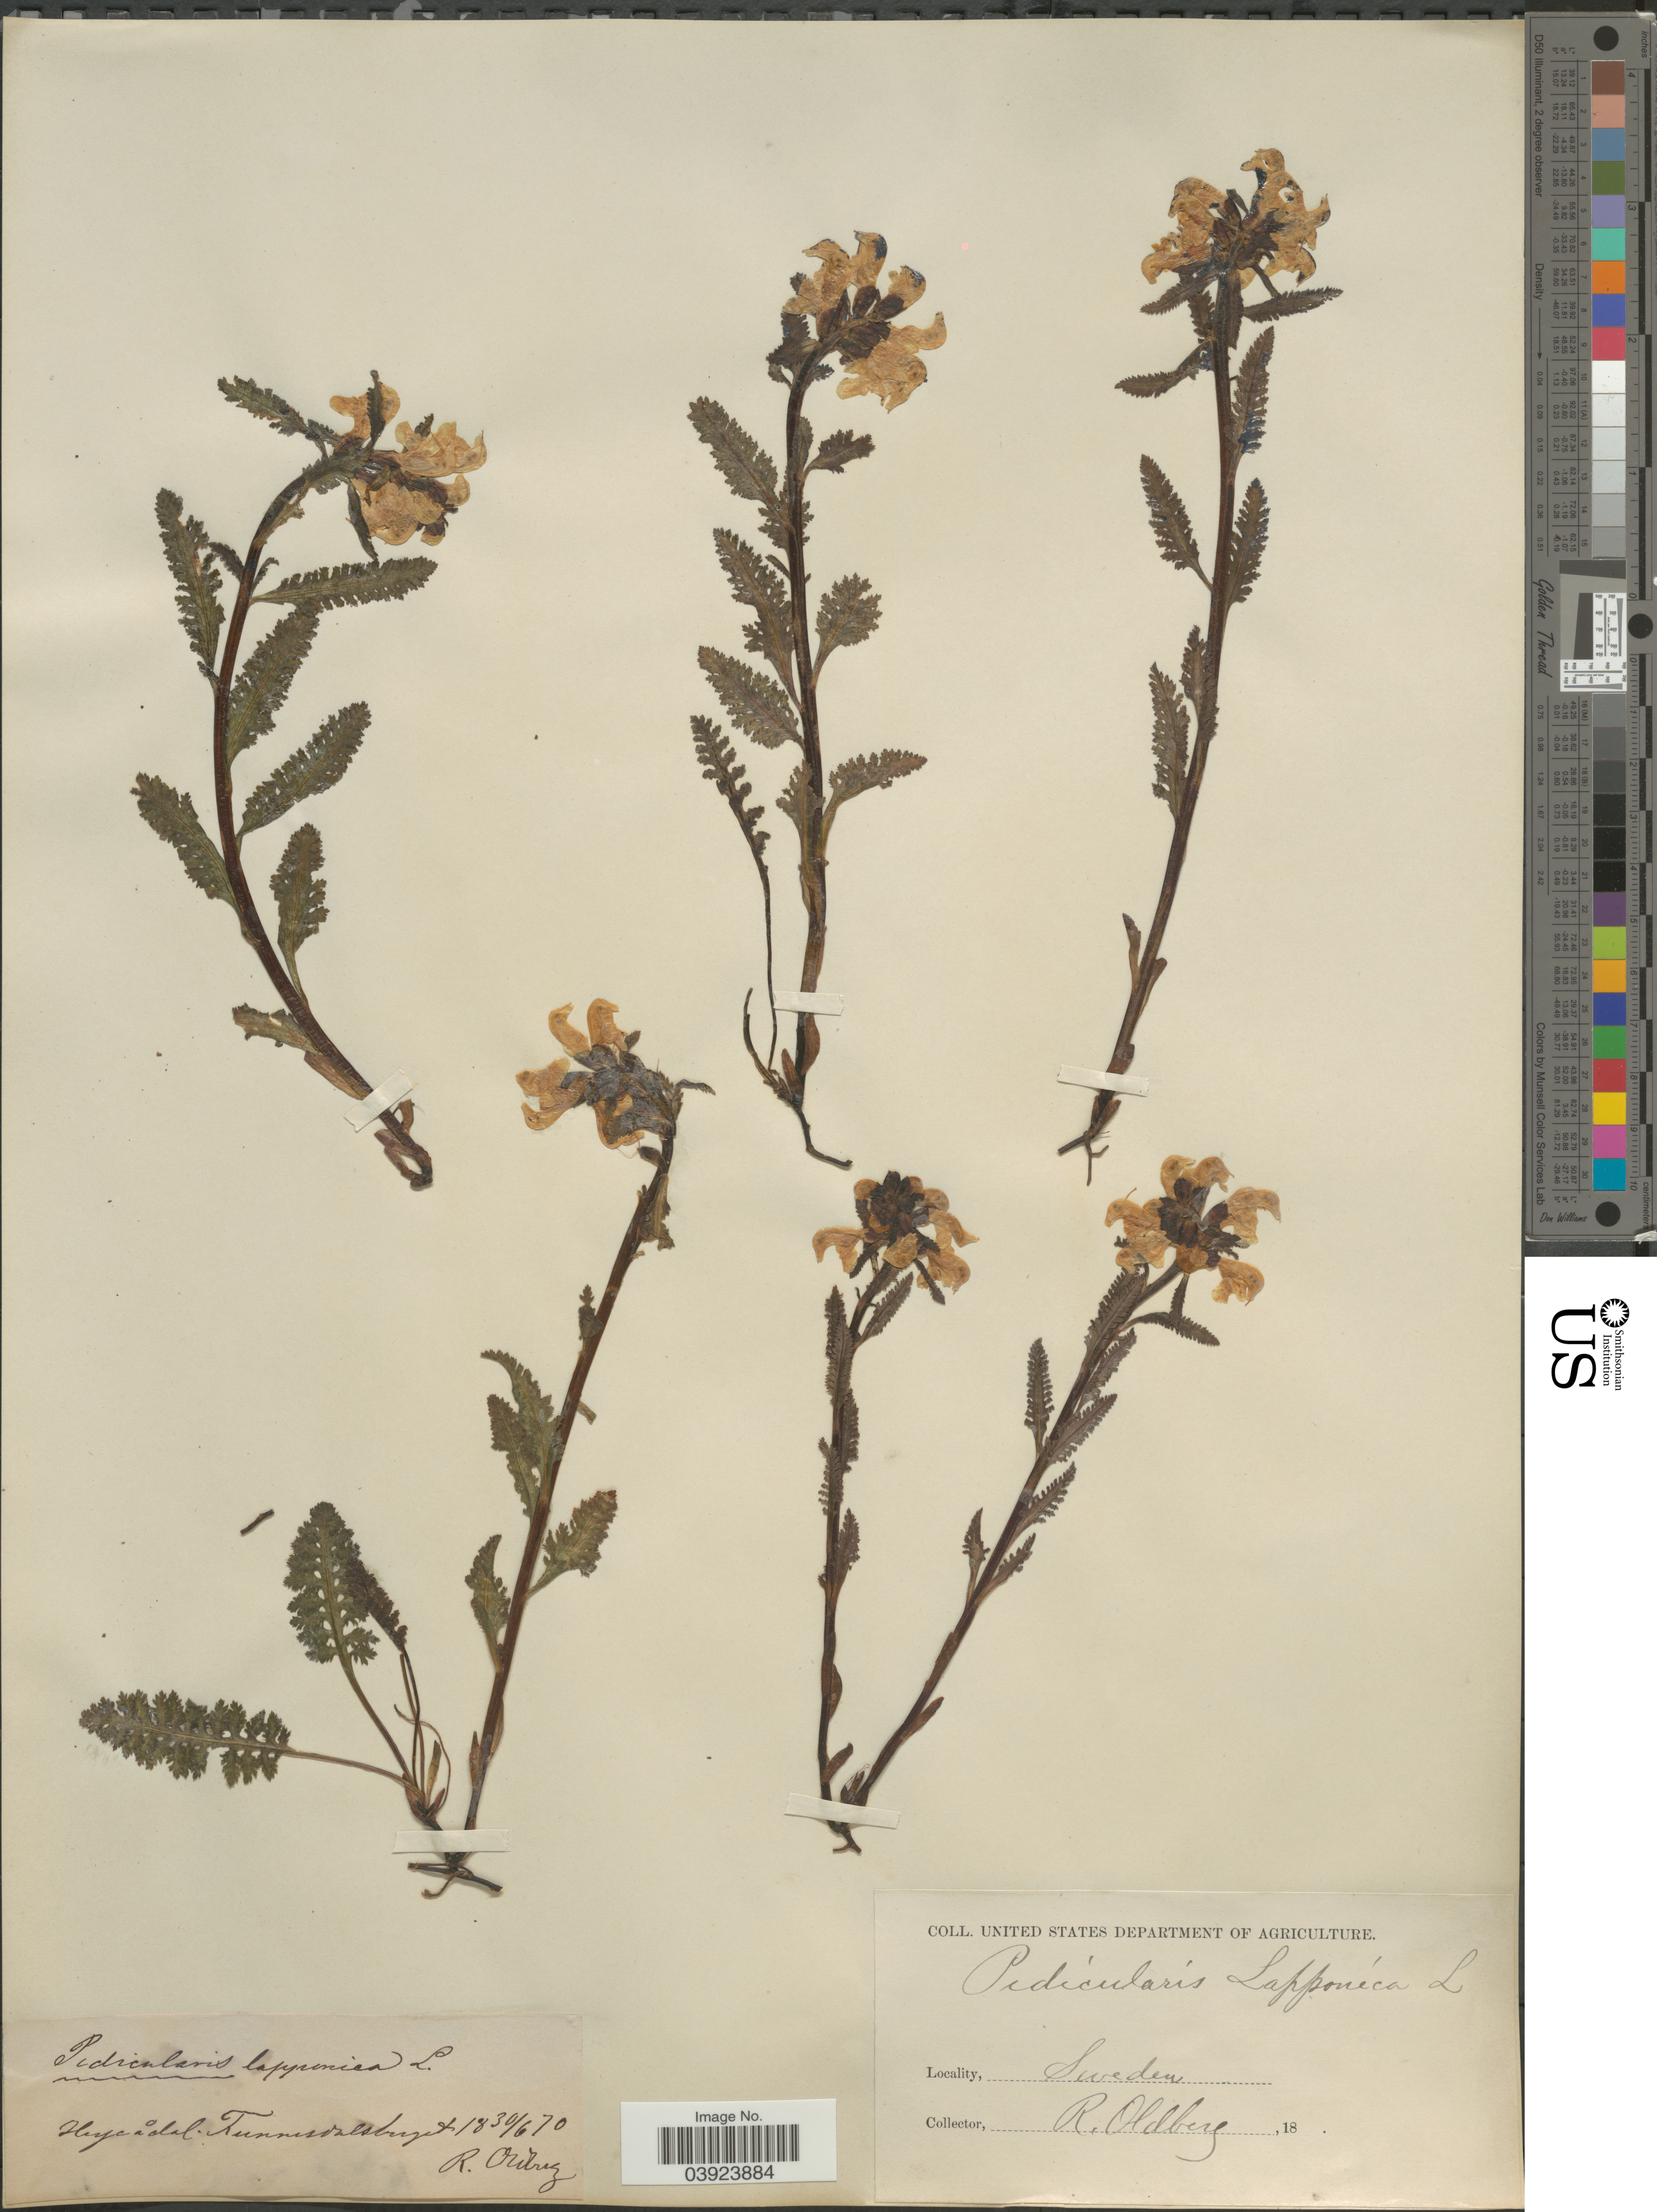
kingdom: Plantae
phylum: Tracheophyta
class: Magnoliopsida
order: Lamiales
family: Orobanchaceae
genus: Pedicularis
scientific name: Pedicularis lapponica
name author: L.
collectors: R. Oldberg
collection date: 1870-06-30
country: Sweden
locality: Herjedal. Funäsdalsberget.